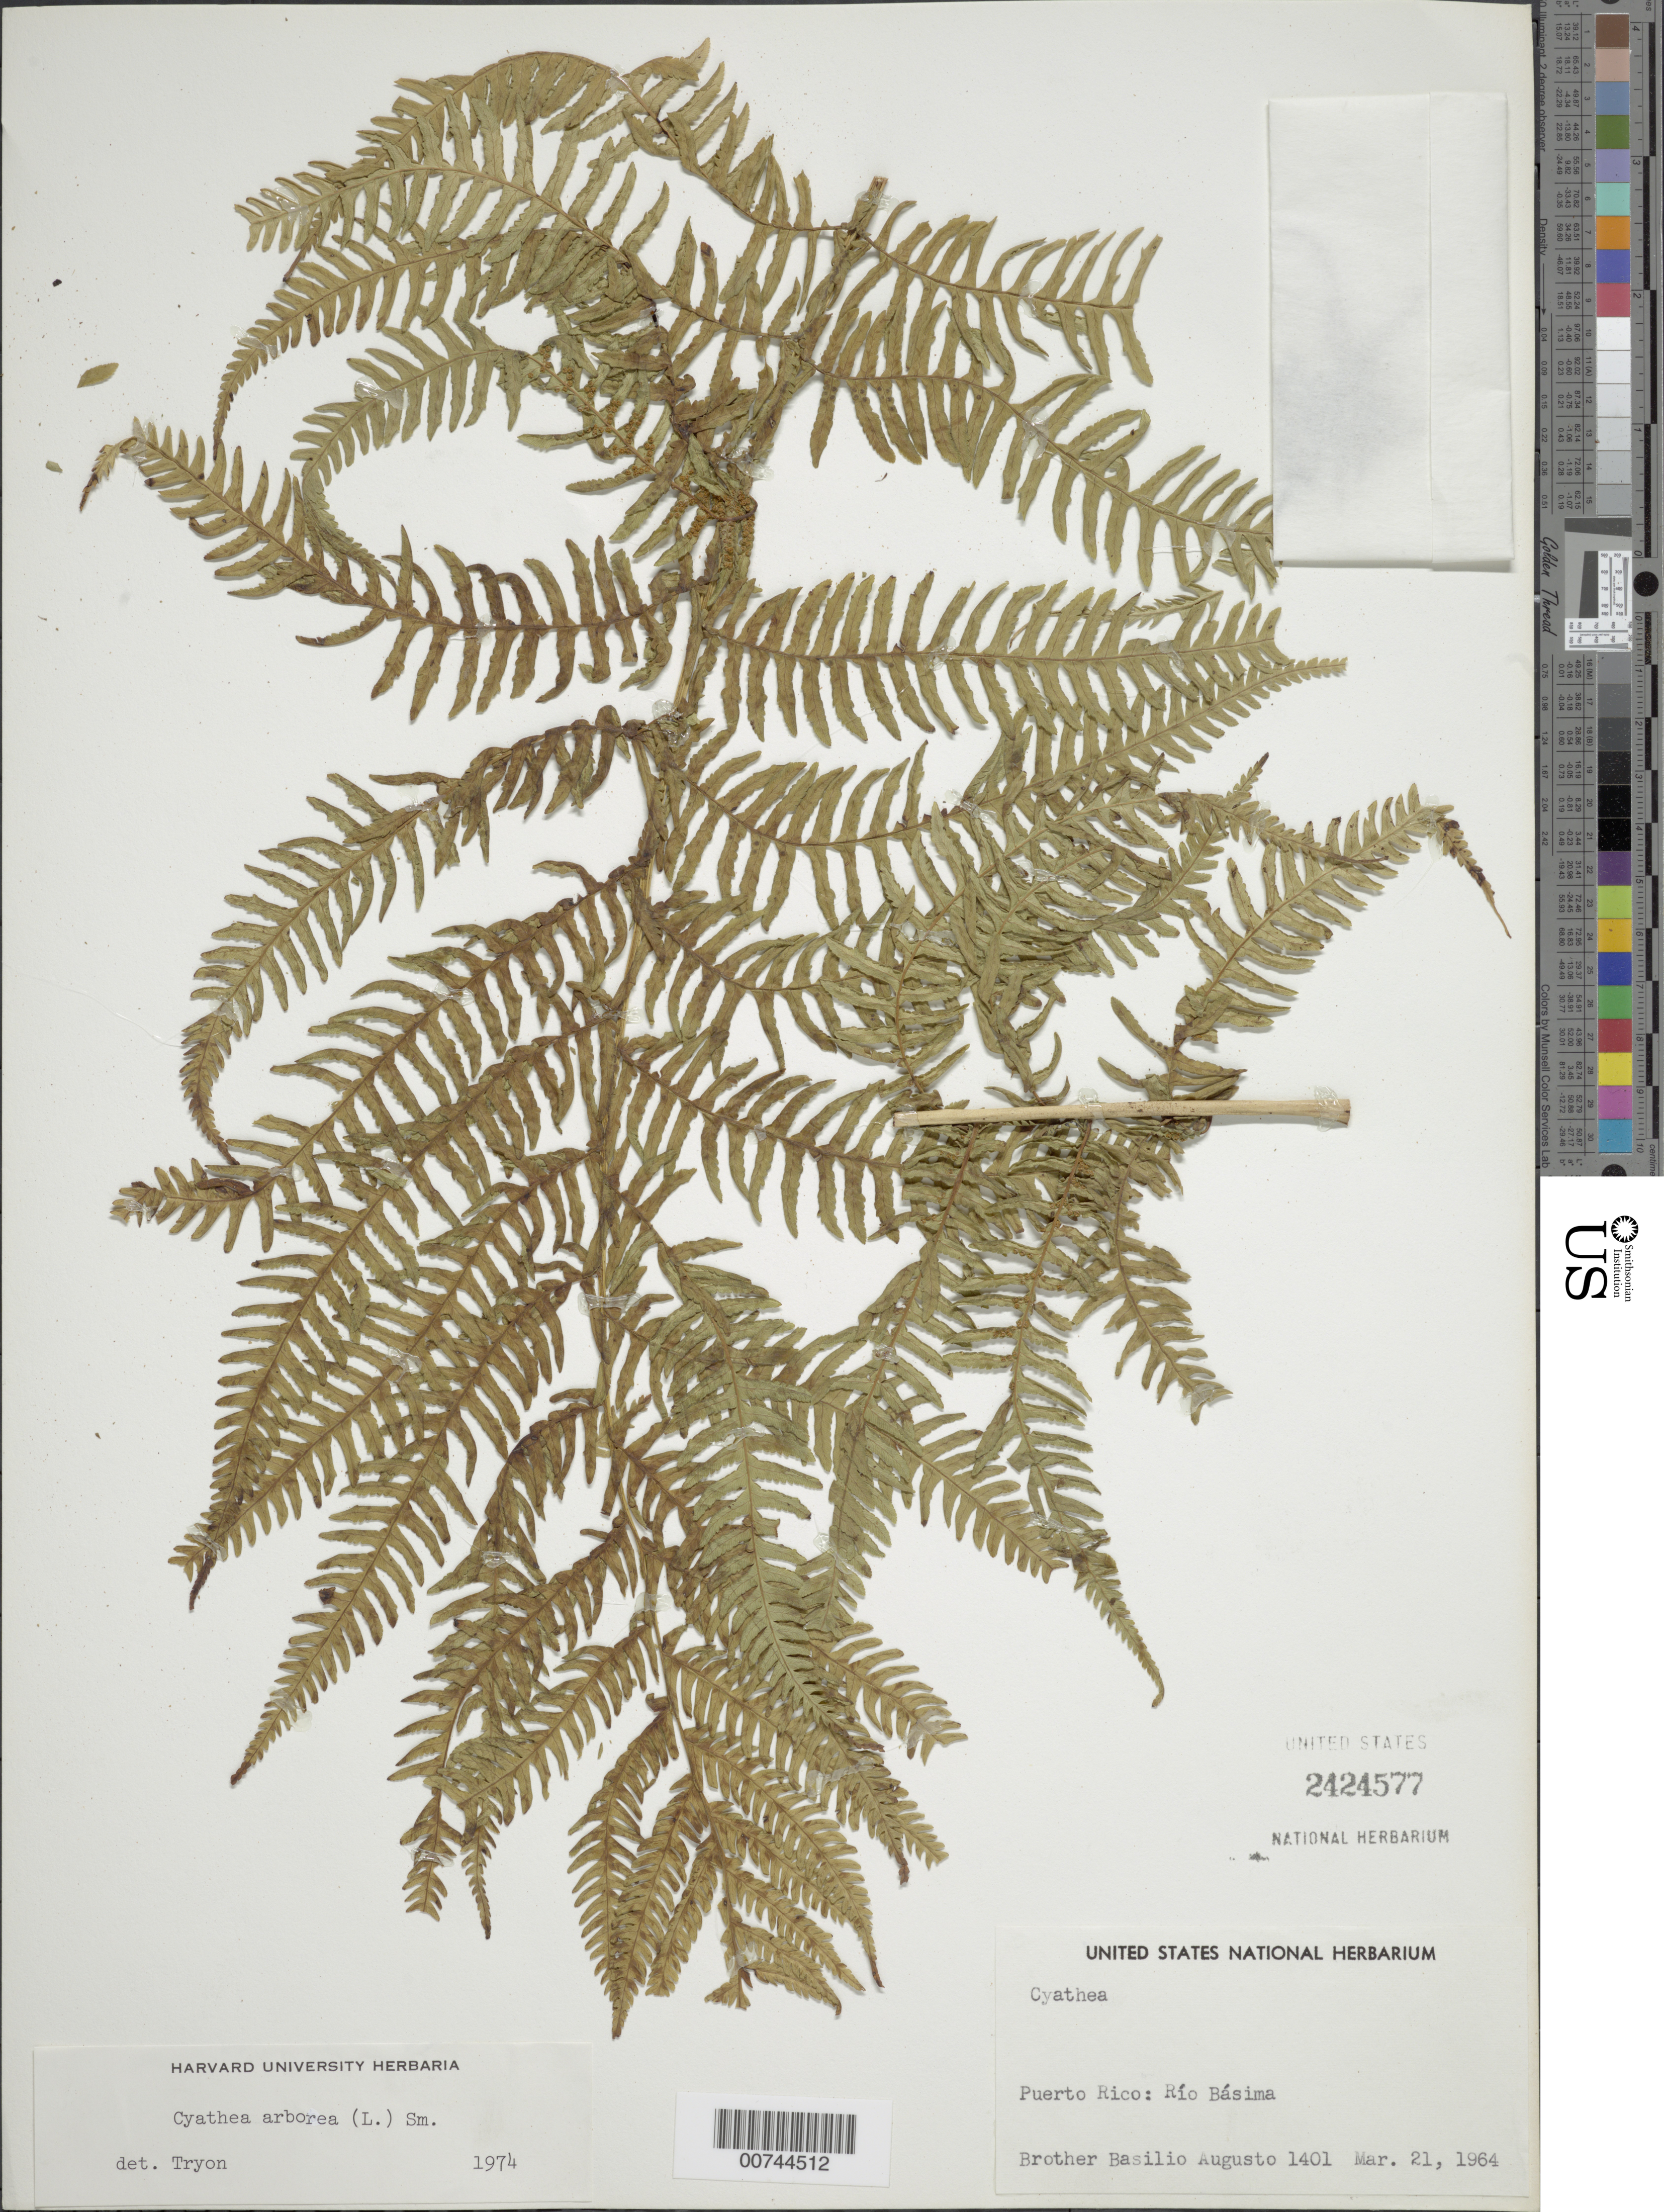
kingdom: Plantae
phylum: Tracheophyta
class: Polypodiopsida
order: Cyatheales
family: Cyatheaceae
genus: Cyathea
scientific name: Cyathea arborea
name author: (L.) Sm.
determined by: Tryon, A. F.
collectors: B. Augusto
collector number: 1401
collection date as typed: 21 Mar 1964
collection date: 1964-03-21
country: Puerto Rico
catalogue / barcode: US 2424577